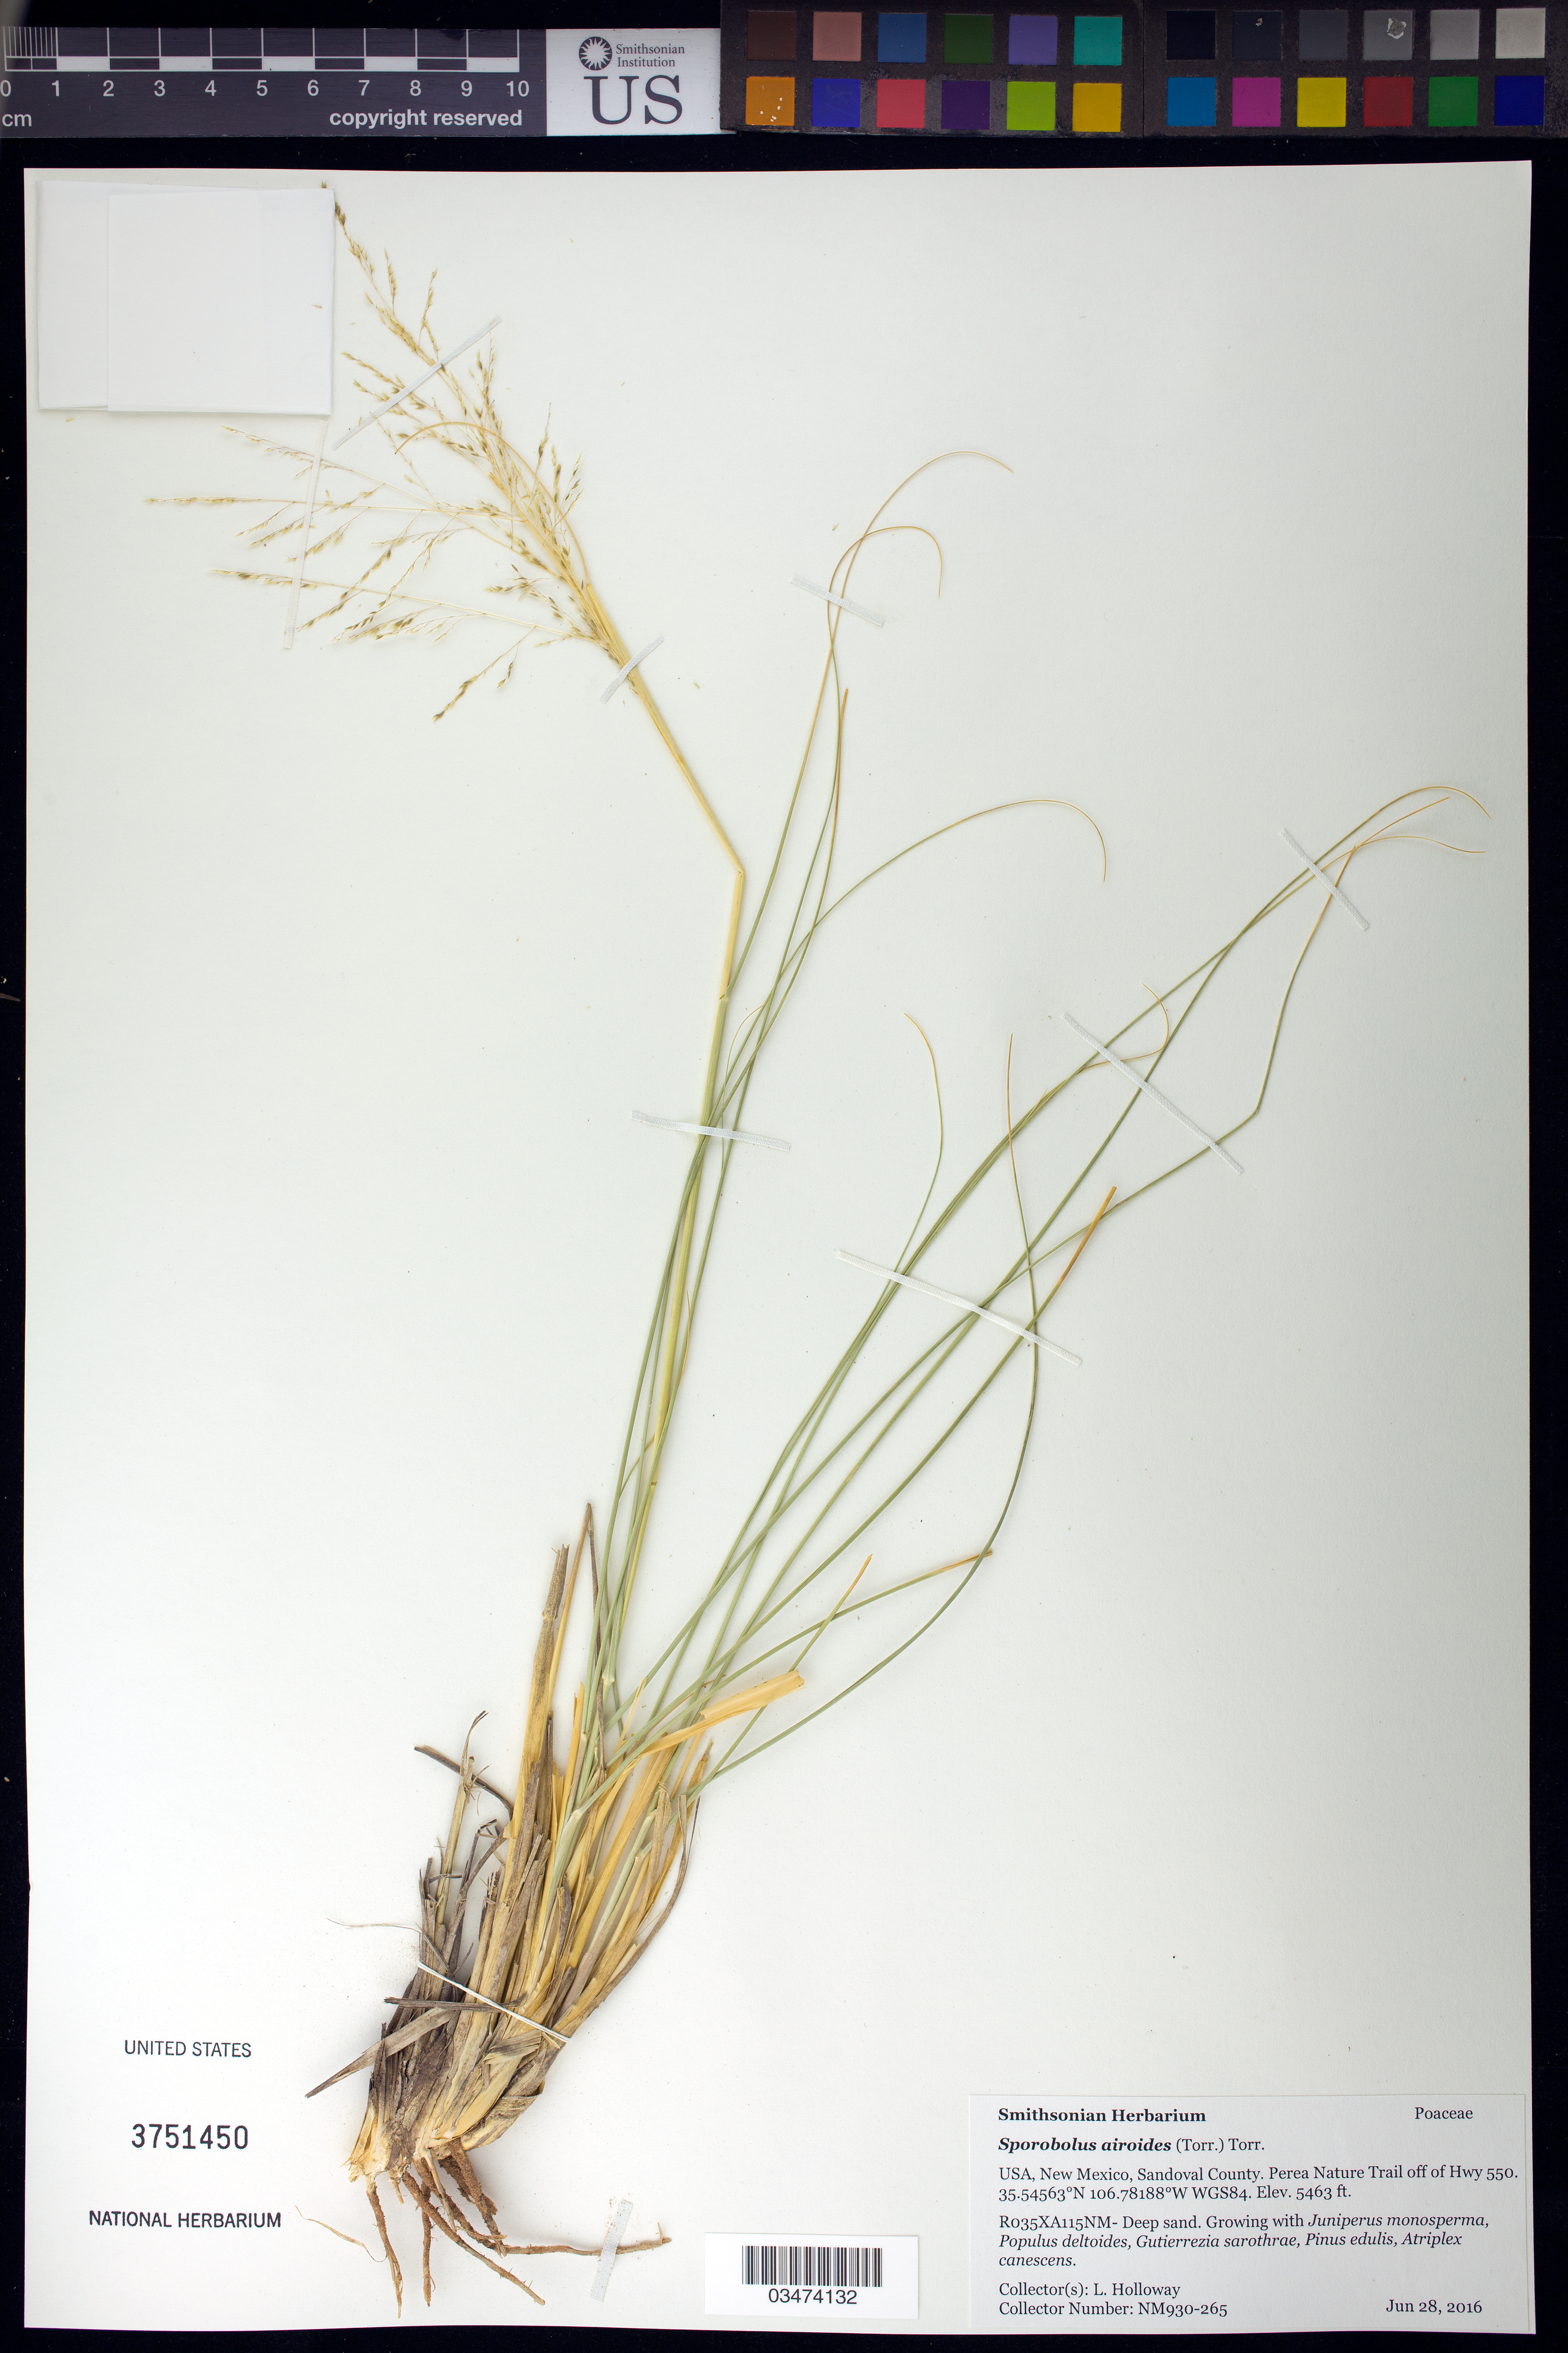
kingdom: Plantae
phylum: Tracheophyta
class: Liliopsida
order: Poales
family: Poaceae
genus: Sporobolus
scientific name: Sporobolus airoides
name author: (Torr.) Torr.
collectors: L. Holloway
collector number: NM930-265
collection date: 2016-06-28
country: United States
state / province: New Mexico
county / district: Sandoval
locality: Perea Nature Trail off of Hwy 550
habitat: Deep sand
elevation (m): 1665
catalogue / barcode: US 3751450